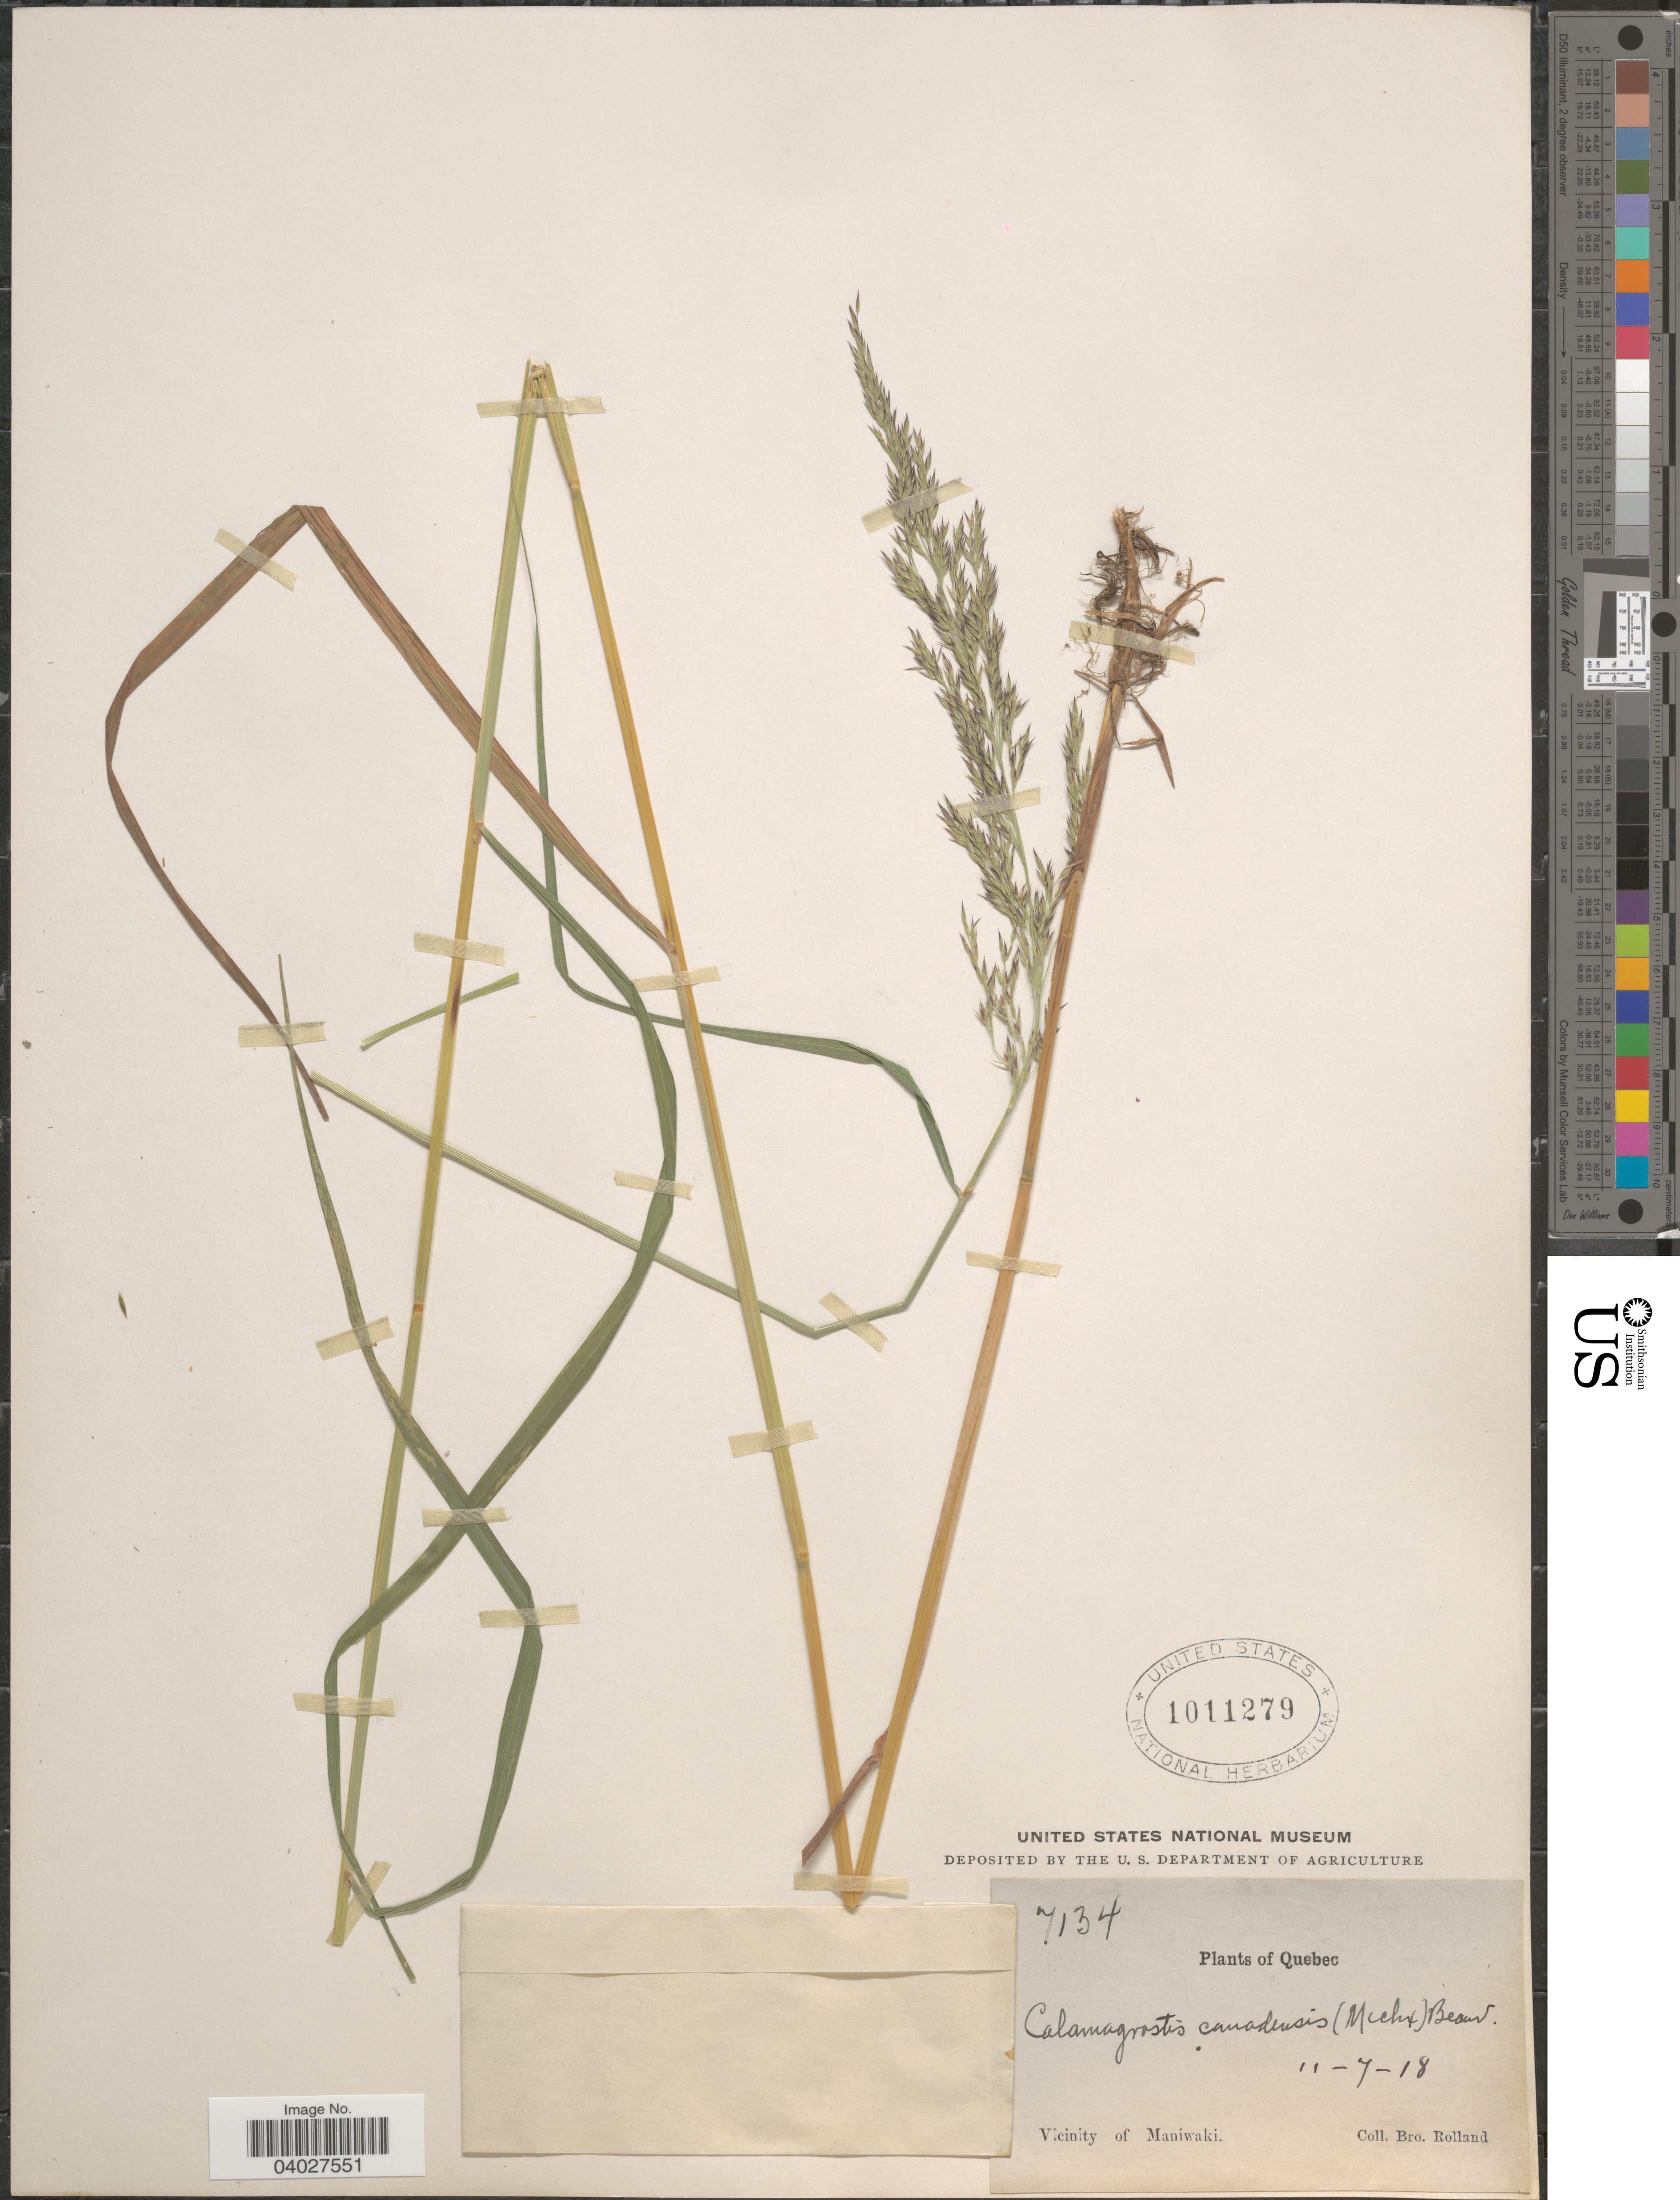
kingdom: Plantae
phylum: Tracheophyta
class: Liliopsida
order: Poales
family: Poaceae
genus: Calamagrostis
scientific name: Calamagrostis canadensis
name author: (Michx.) P. Beauv.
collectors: B. Rolland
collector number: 7134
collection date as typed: Transcribed d/m/y: 11/7/18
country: Canada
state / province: Quebec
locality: Vicinity of Maniwaki.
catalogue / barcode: US 1011279